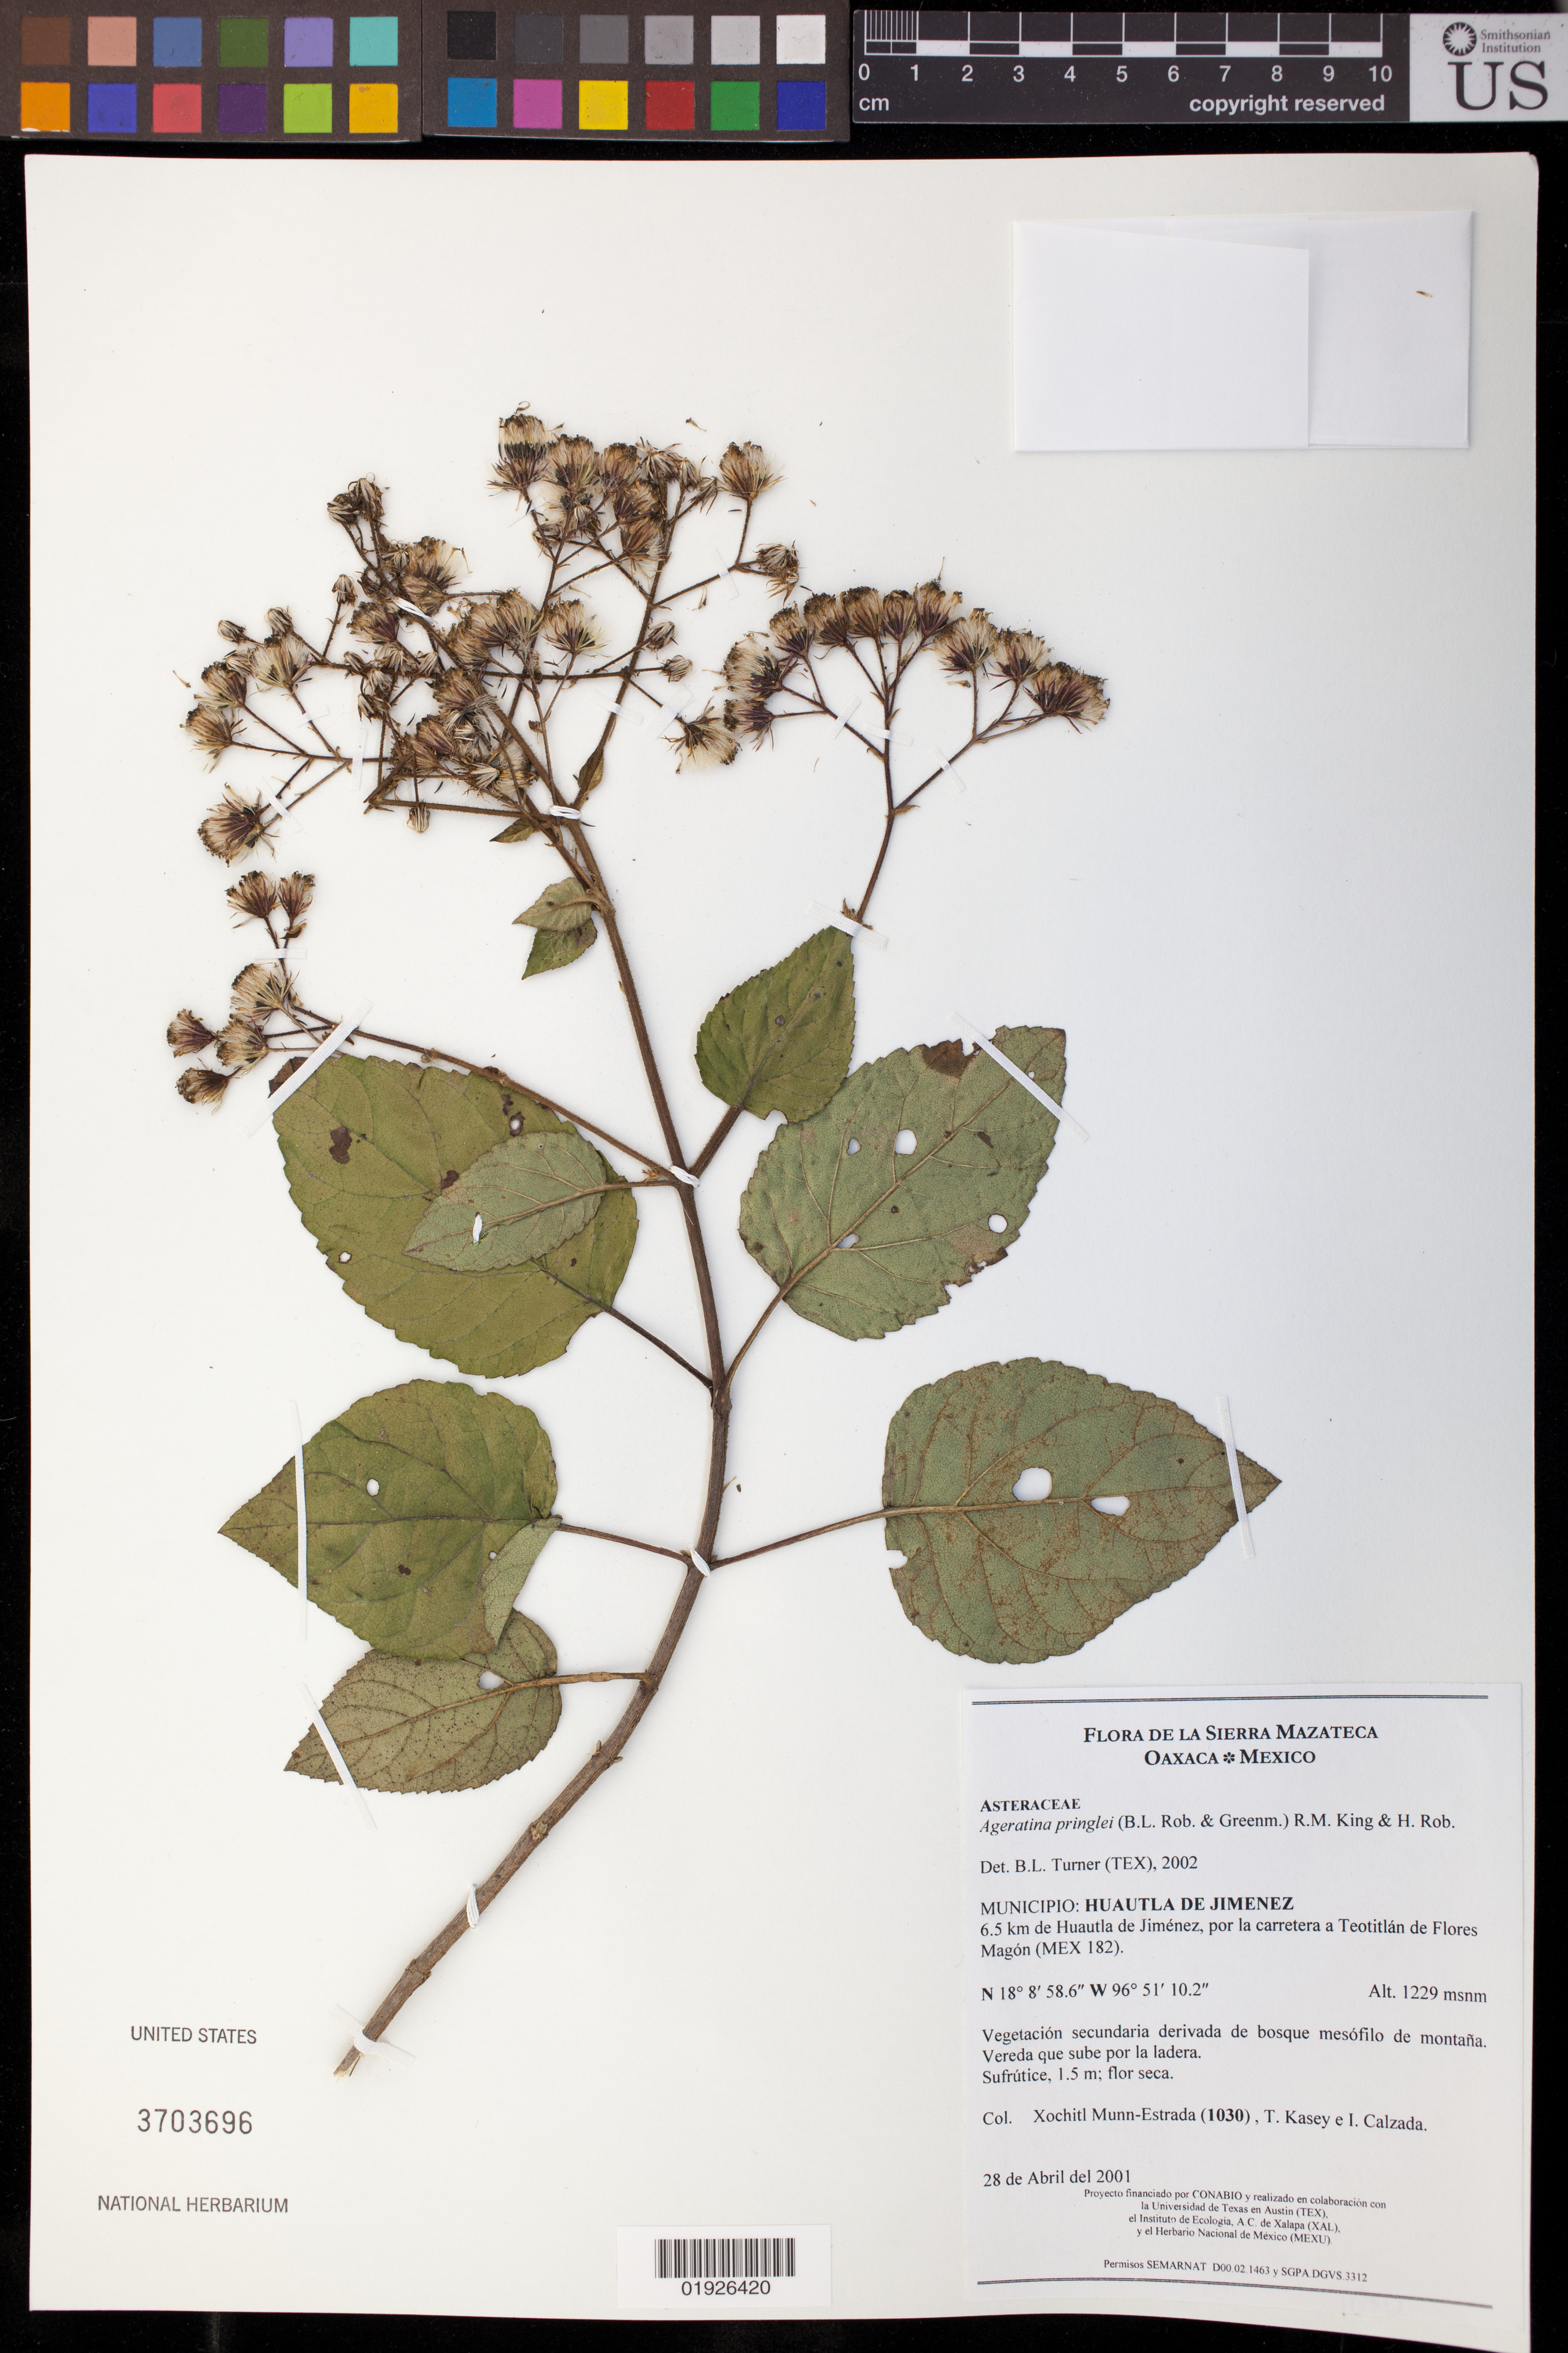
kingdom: Plantae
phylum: Tracheophyta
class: Magnoliopsida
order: Asterales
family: Asteraceae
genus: Ageratina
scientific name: Ageratina pringlei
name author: (B.L. Rob. & Greenm.) R.M. King & H. Rob.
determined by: Turner, B. L.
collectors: X. Munn-Estrada, T. Kasey & I. Calzada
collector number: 1030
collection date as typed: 28 de Abril del 2001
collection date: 2001-04-28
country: Mexico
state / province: Oaxaca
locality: Huautla de Jimenez, 6.5 km de Huautla de Jimenez, por la carretera a Teotitlan de Flores Magon (MEX 182).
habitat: Vegetacion secundaria derivada de bosque mesofilo de montana. Vereda que sube por la ladera.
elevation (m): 1229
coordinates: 18 08 58.6 N, 96 51 10.2 W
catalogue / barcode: US 3703696